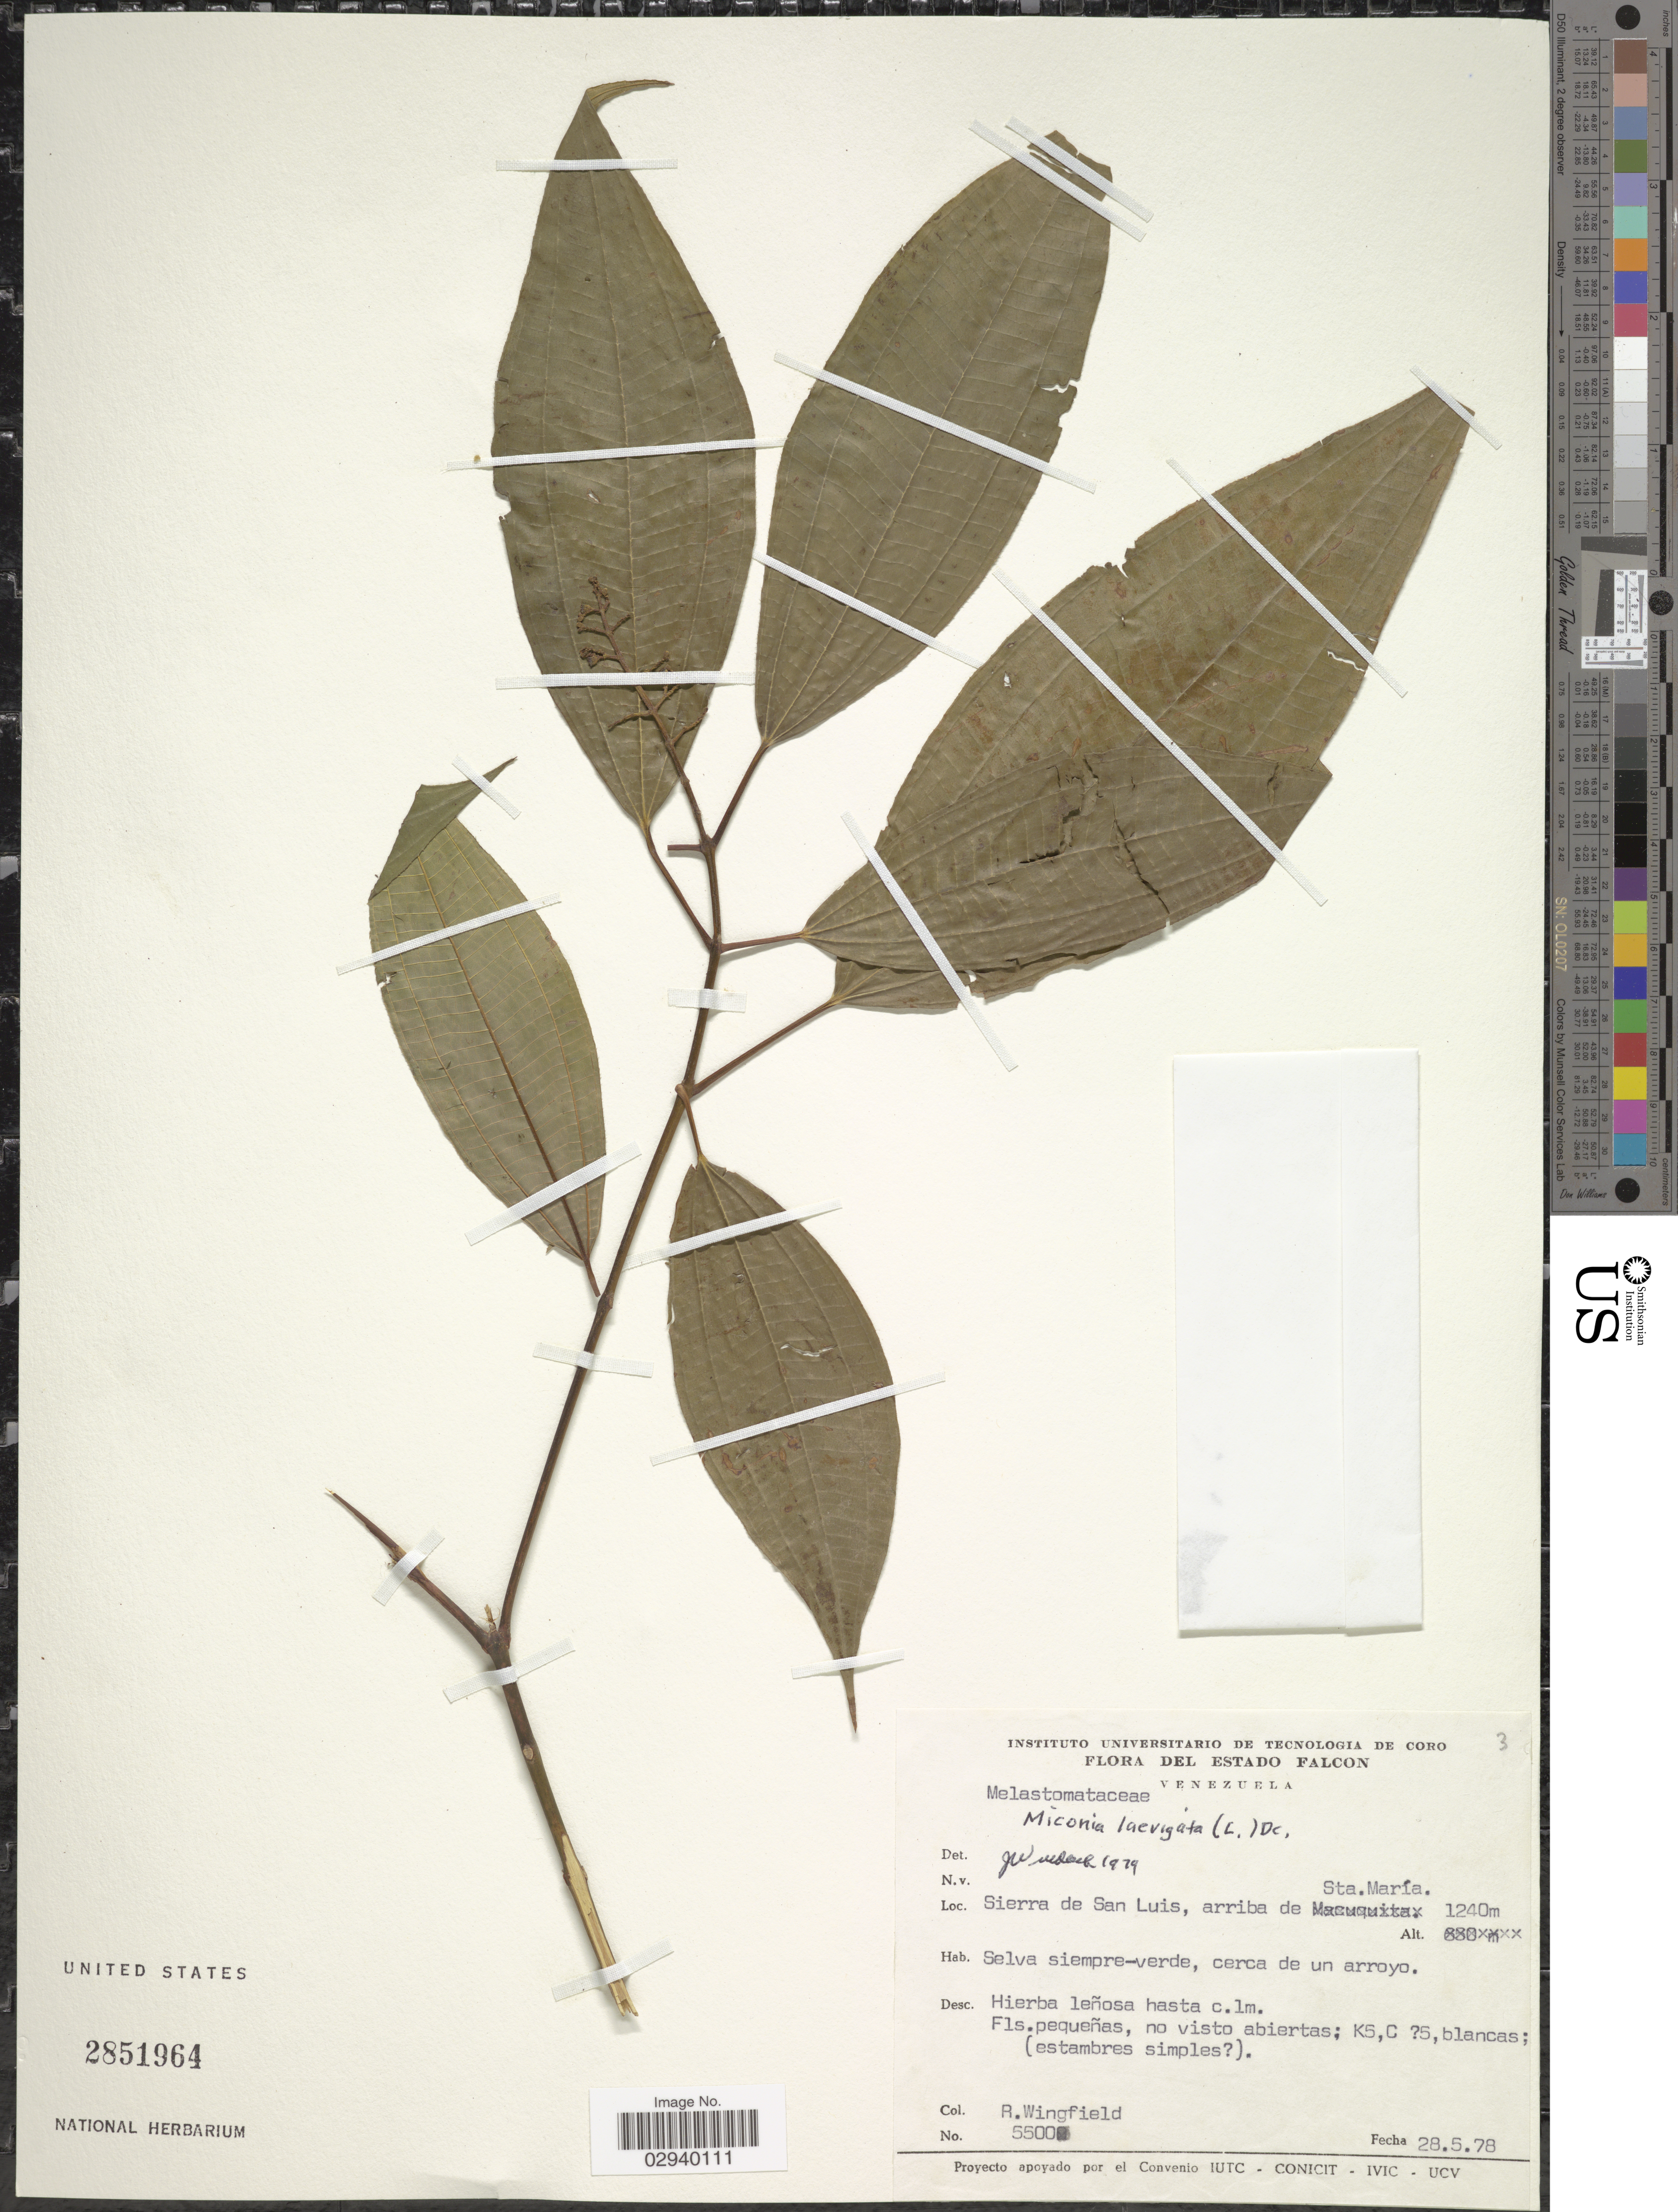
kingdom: Plantae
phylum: Tracheophyta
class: Magnoliopsida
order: Myrtales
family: Melastomataceae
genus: Miconia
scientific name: Miconia laevigata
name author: (L.) D. Don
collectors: R. Wingfield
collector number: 5500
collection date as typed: Transcribed d/m/y: 28/5/78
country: Venezuela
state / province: Falcón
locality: Sierra de San Luis, arriba de Sta. María.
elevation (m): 1240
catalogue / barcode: US 2851964